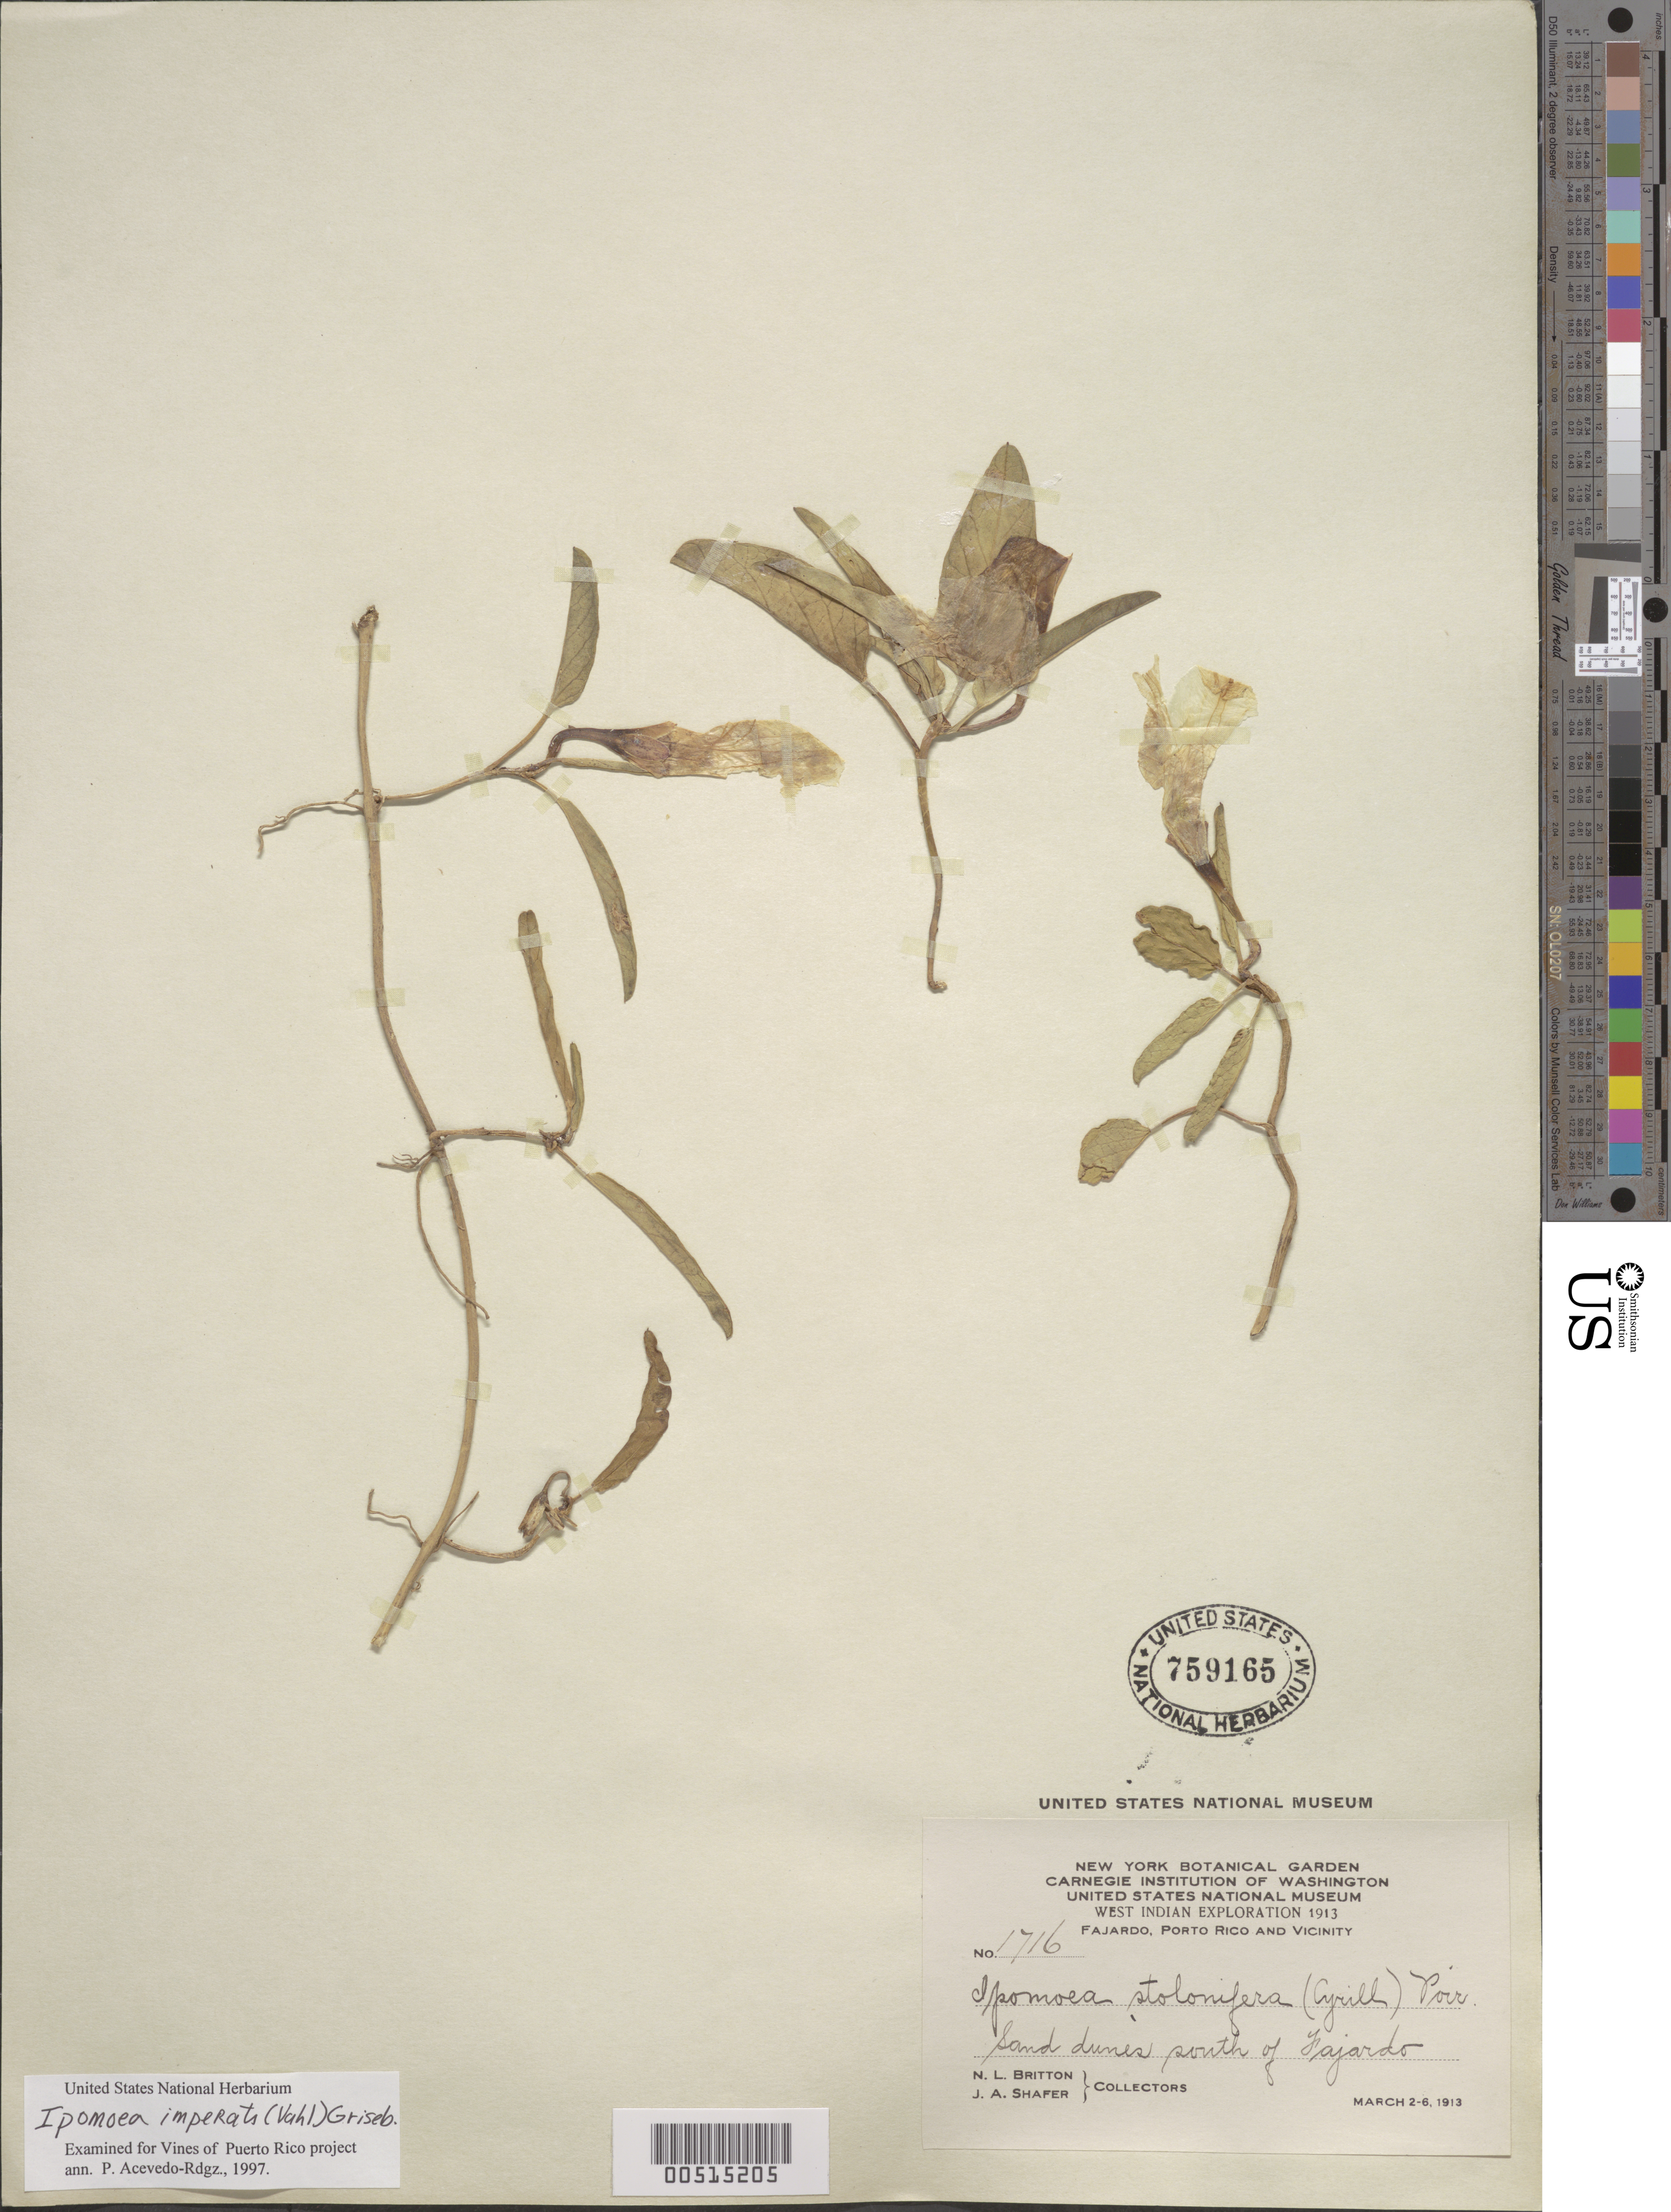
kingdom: Plantae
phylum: Tracheophyta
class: Magnoliopsida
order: Solanales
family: Convolvulaceae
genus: Ipomoea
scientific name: Ipomoea stolonifera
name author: (Cirillo) J.F. Gmel.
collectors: N. Britton & J. A. Shafer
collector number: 1716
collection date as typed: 02 Mar 1913 to 06 Mar 1913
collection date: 1913-03-02/1913-03-06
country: Puerto Rico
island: Greater Antilles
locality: S of Fajardo. Sand dunes.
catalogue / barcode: US 759165